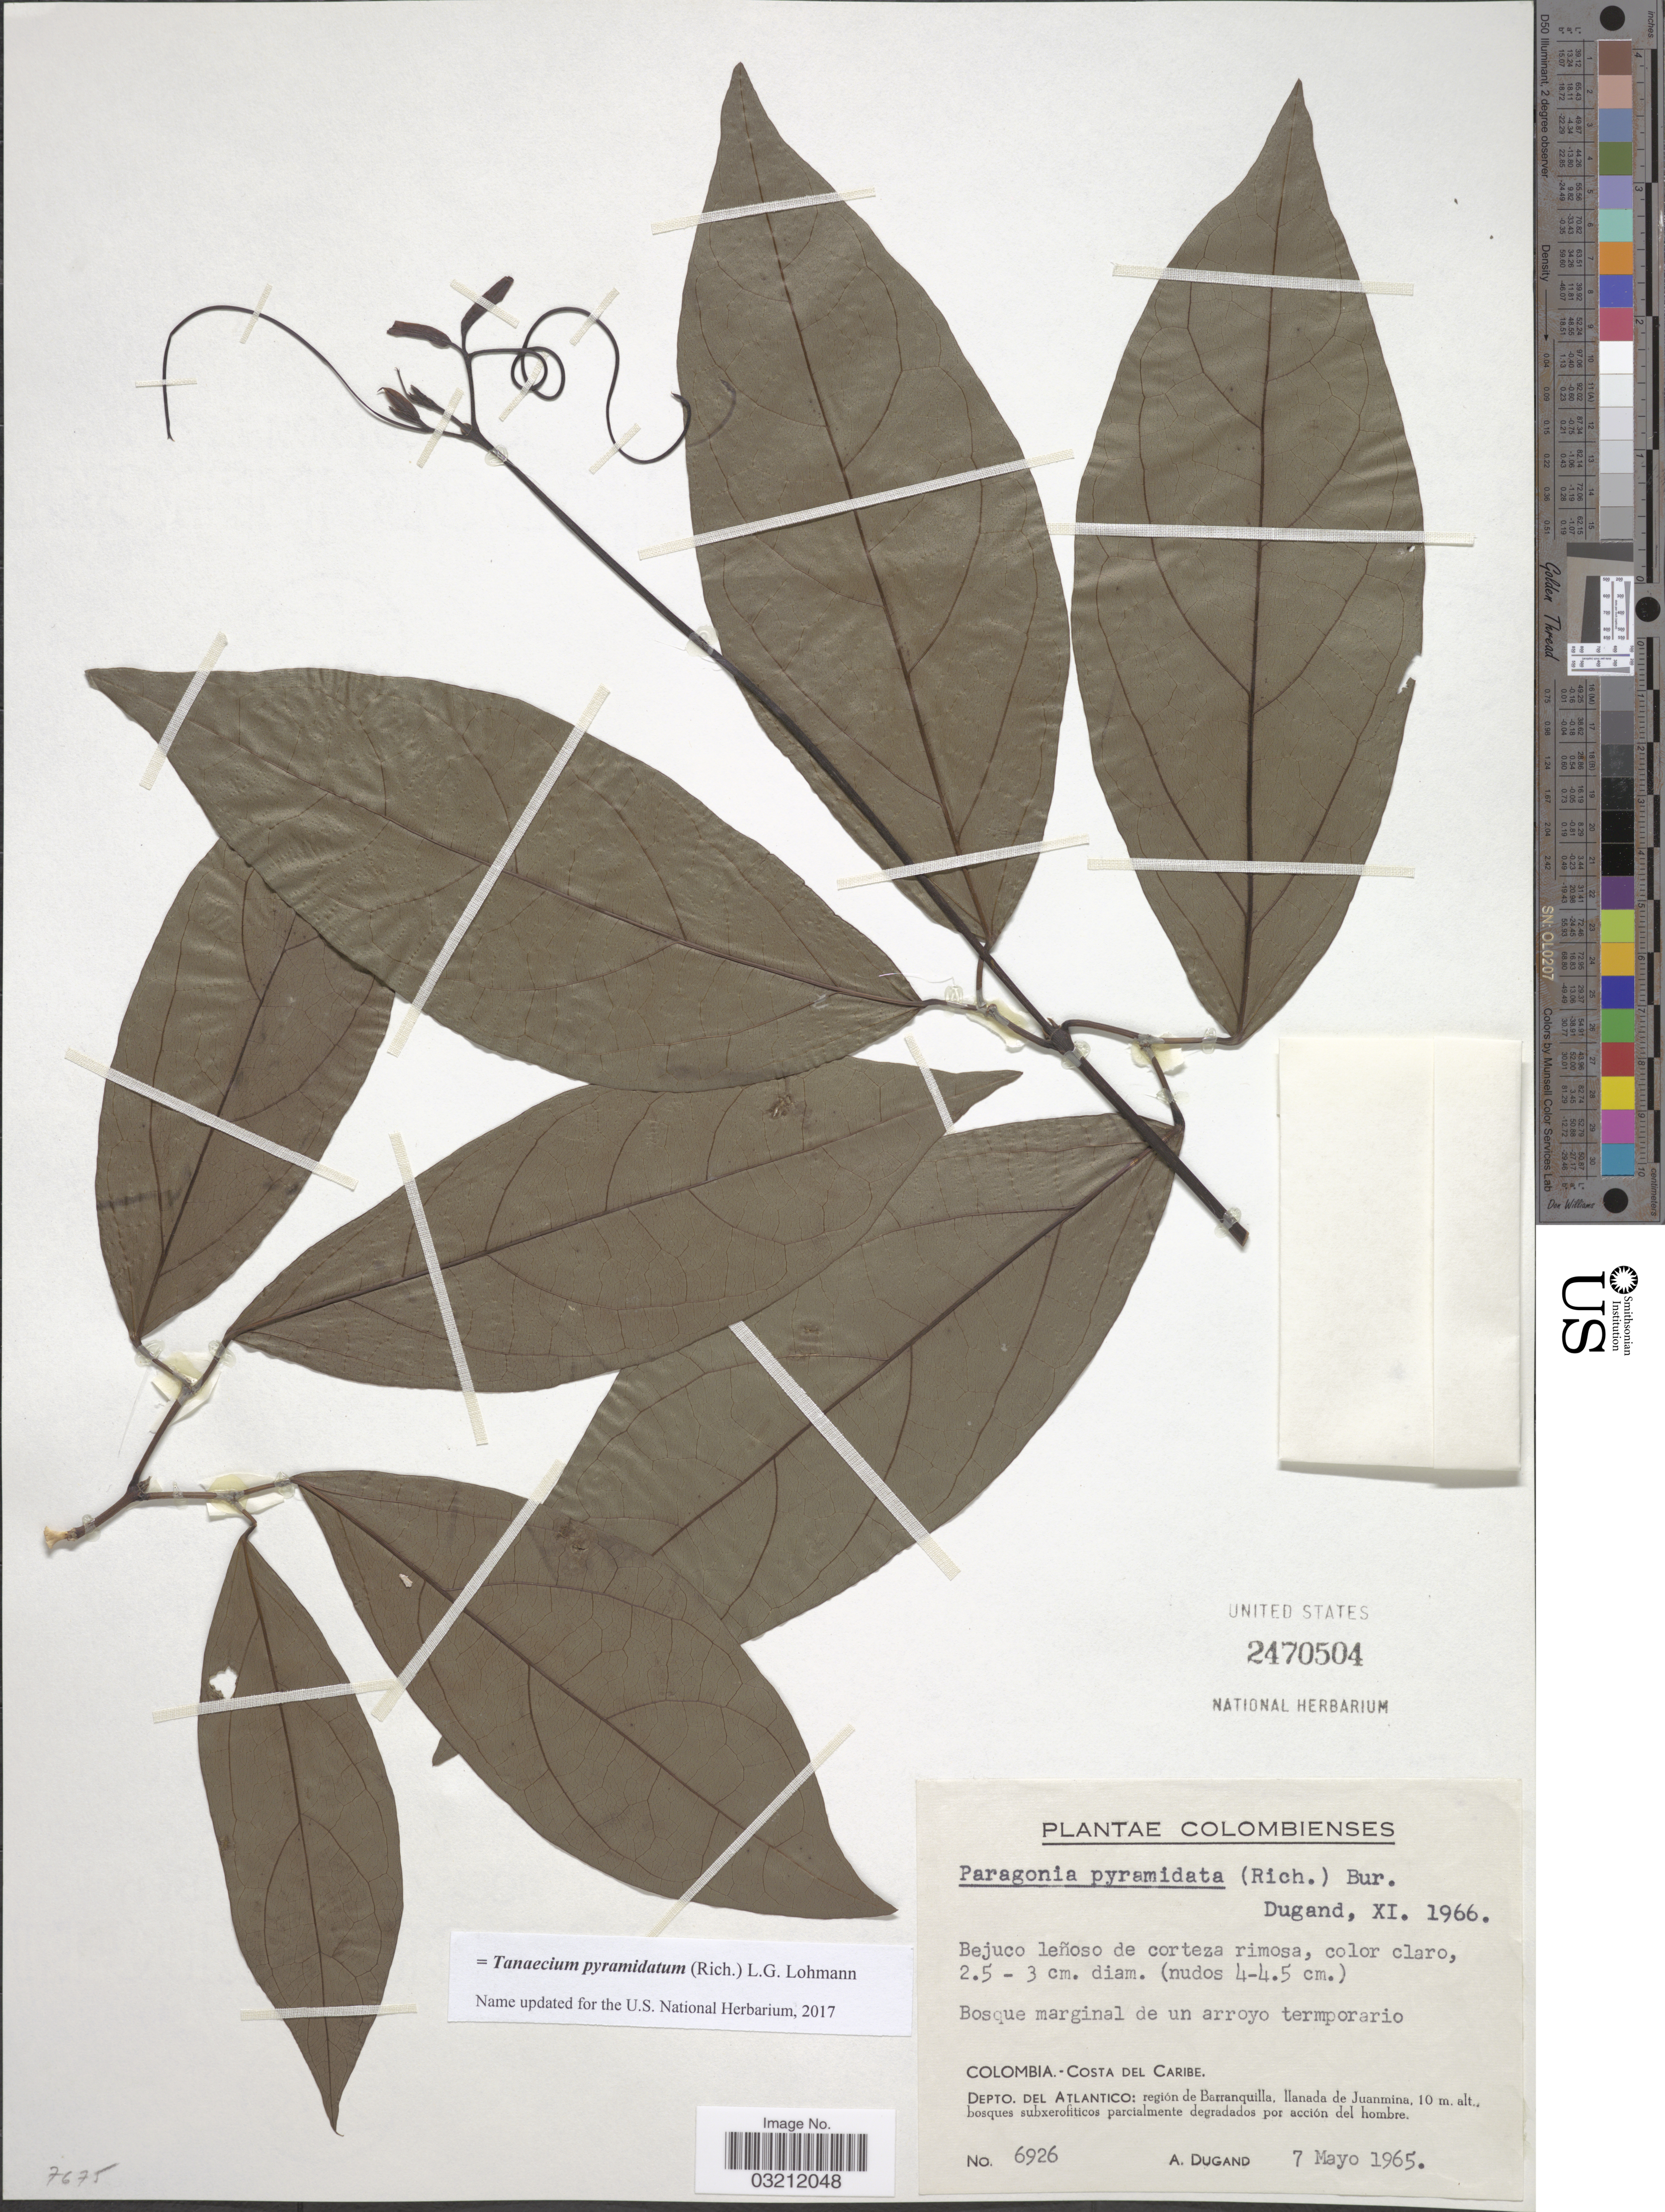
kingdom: Plantae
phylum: Tracheophyta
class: Magnoliopsida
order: Lamiales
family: Bignoniaceae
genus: Tanaecium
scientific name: Tanaecium pyramidatum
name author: (Rich.) L.G. Lohmann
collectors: A. Dugand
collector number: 6926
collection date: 1965-05-07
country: Colombia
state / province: Atlántico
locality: Costa del Caribe. Depto. del Atlantico: región de Barranquilla, llanada de Juanmina.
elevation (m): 10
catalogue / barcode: US 2470504